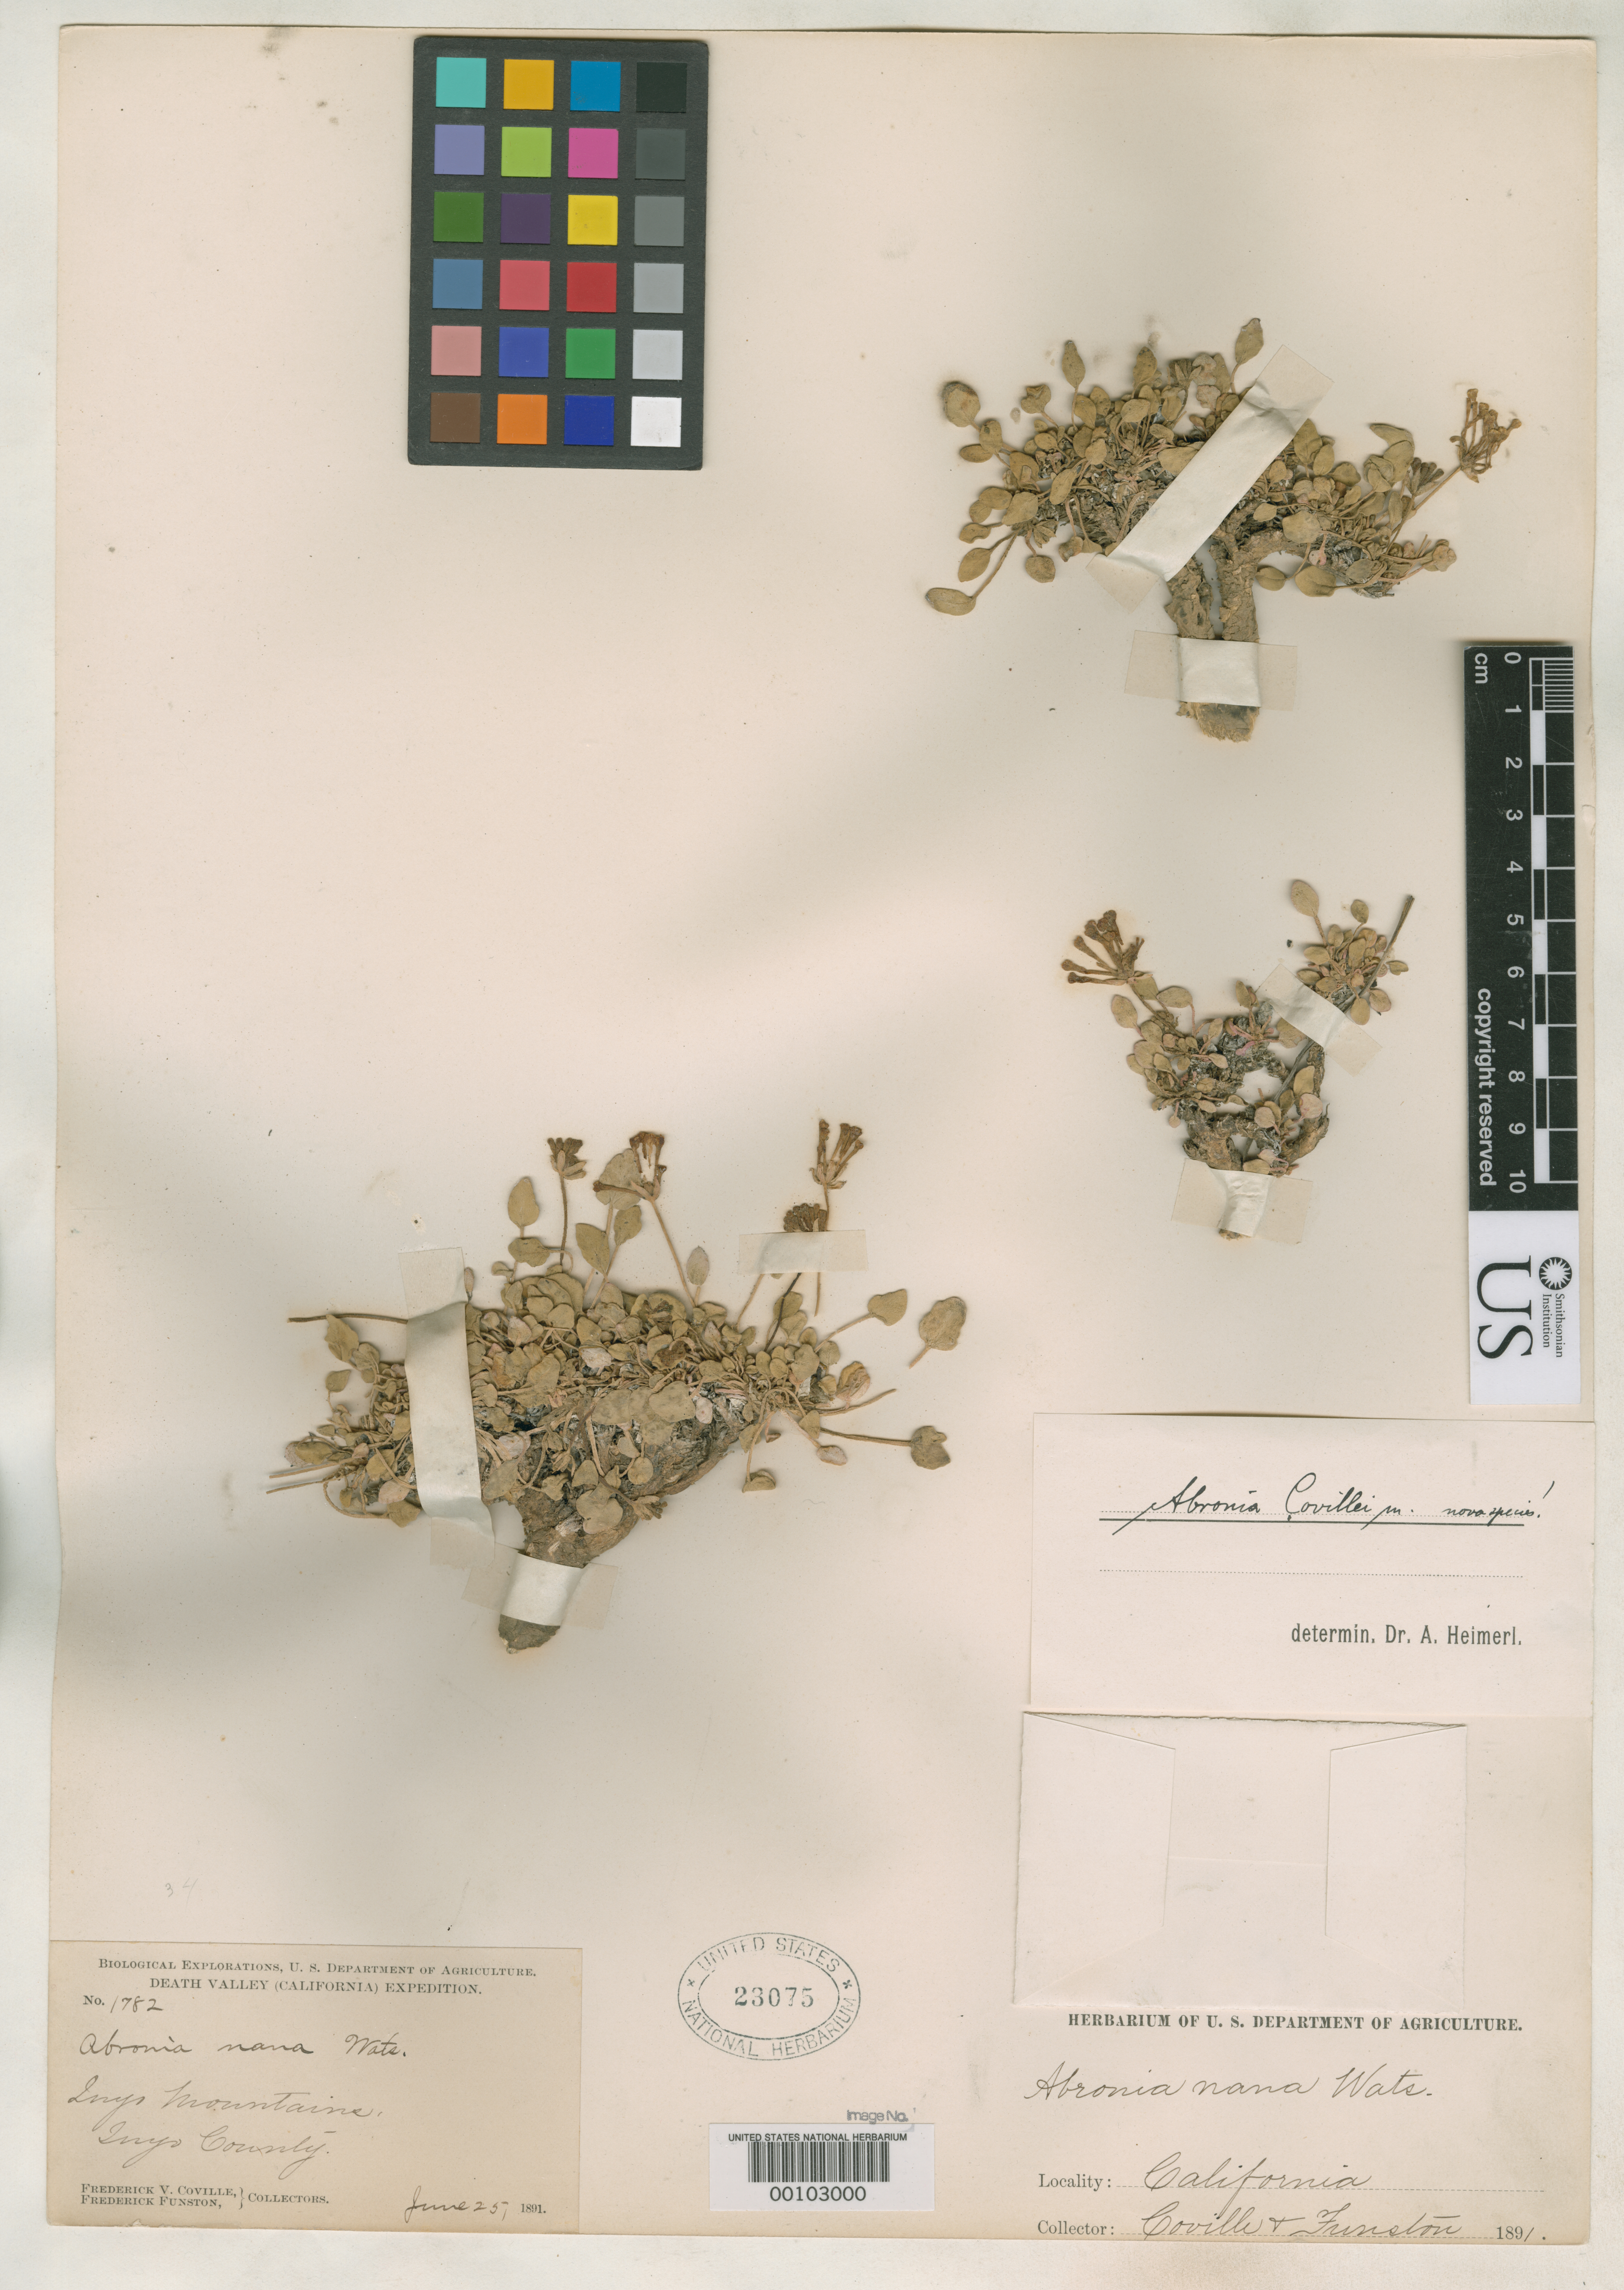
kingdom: Plantae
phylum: Tracheophyta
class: Magnoliopsida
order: Caryophyllales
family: Nyctaginaceae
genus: Abronia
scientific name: Abronia covillei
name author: Heimerl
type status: Isotype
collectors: F. V. Coville & F. Funston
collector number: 1782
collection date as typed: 25 Jun 1891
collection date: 1891-06-25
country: United States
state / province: California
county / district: Inyo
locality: Inyo Mountains.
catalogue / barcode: US 23075